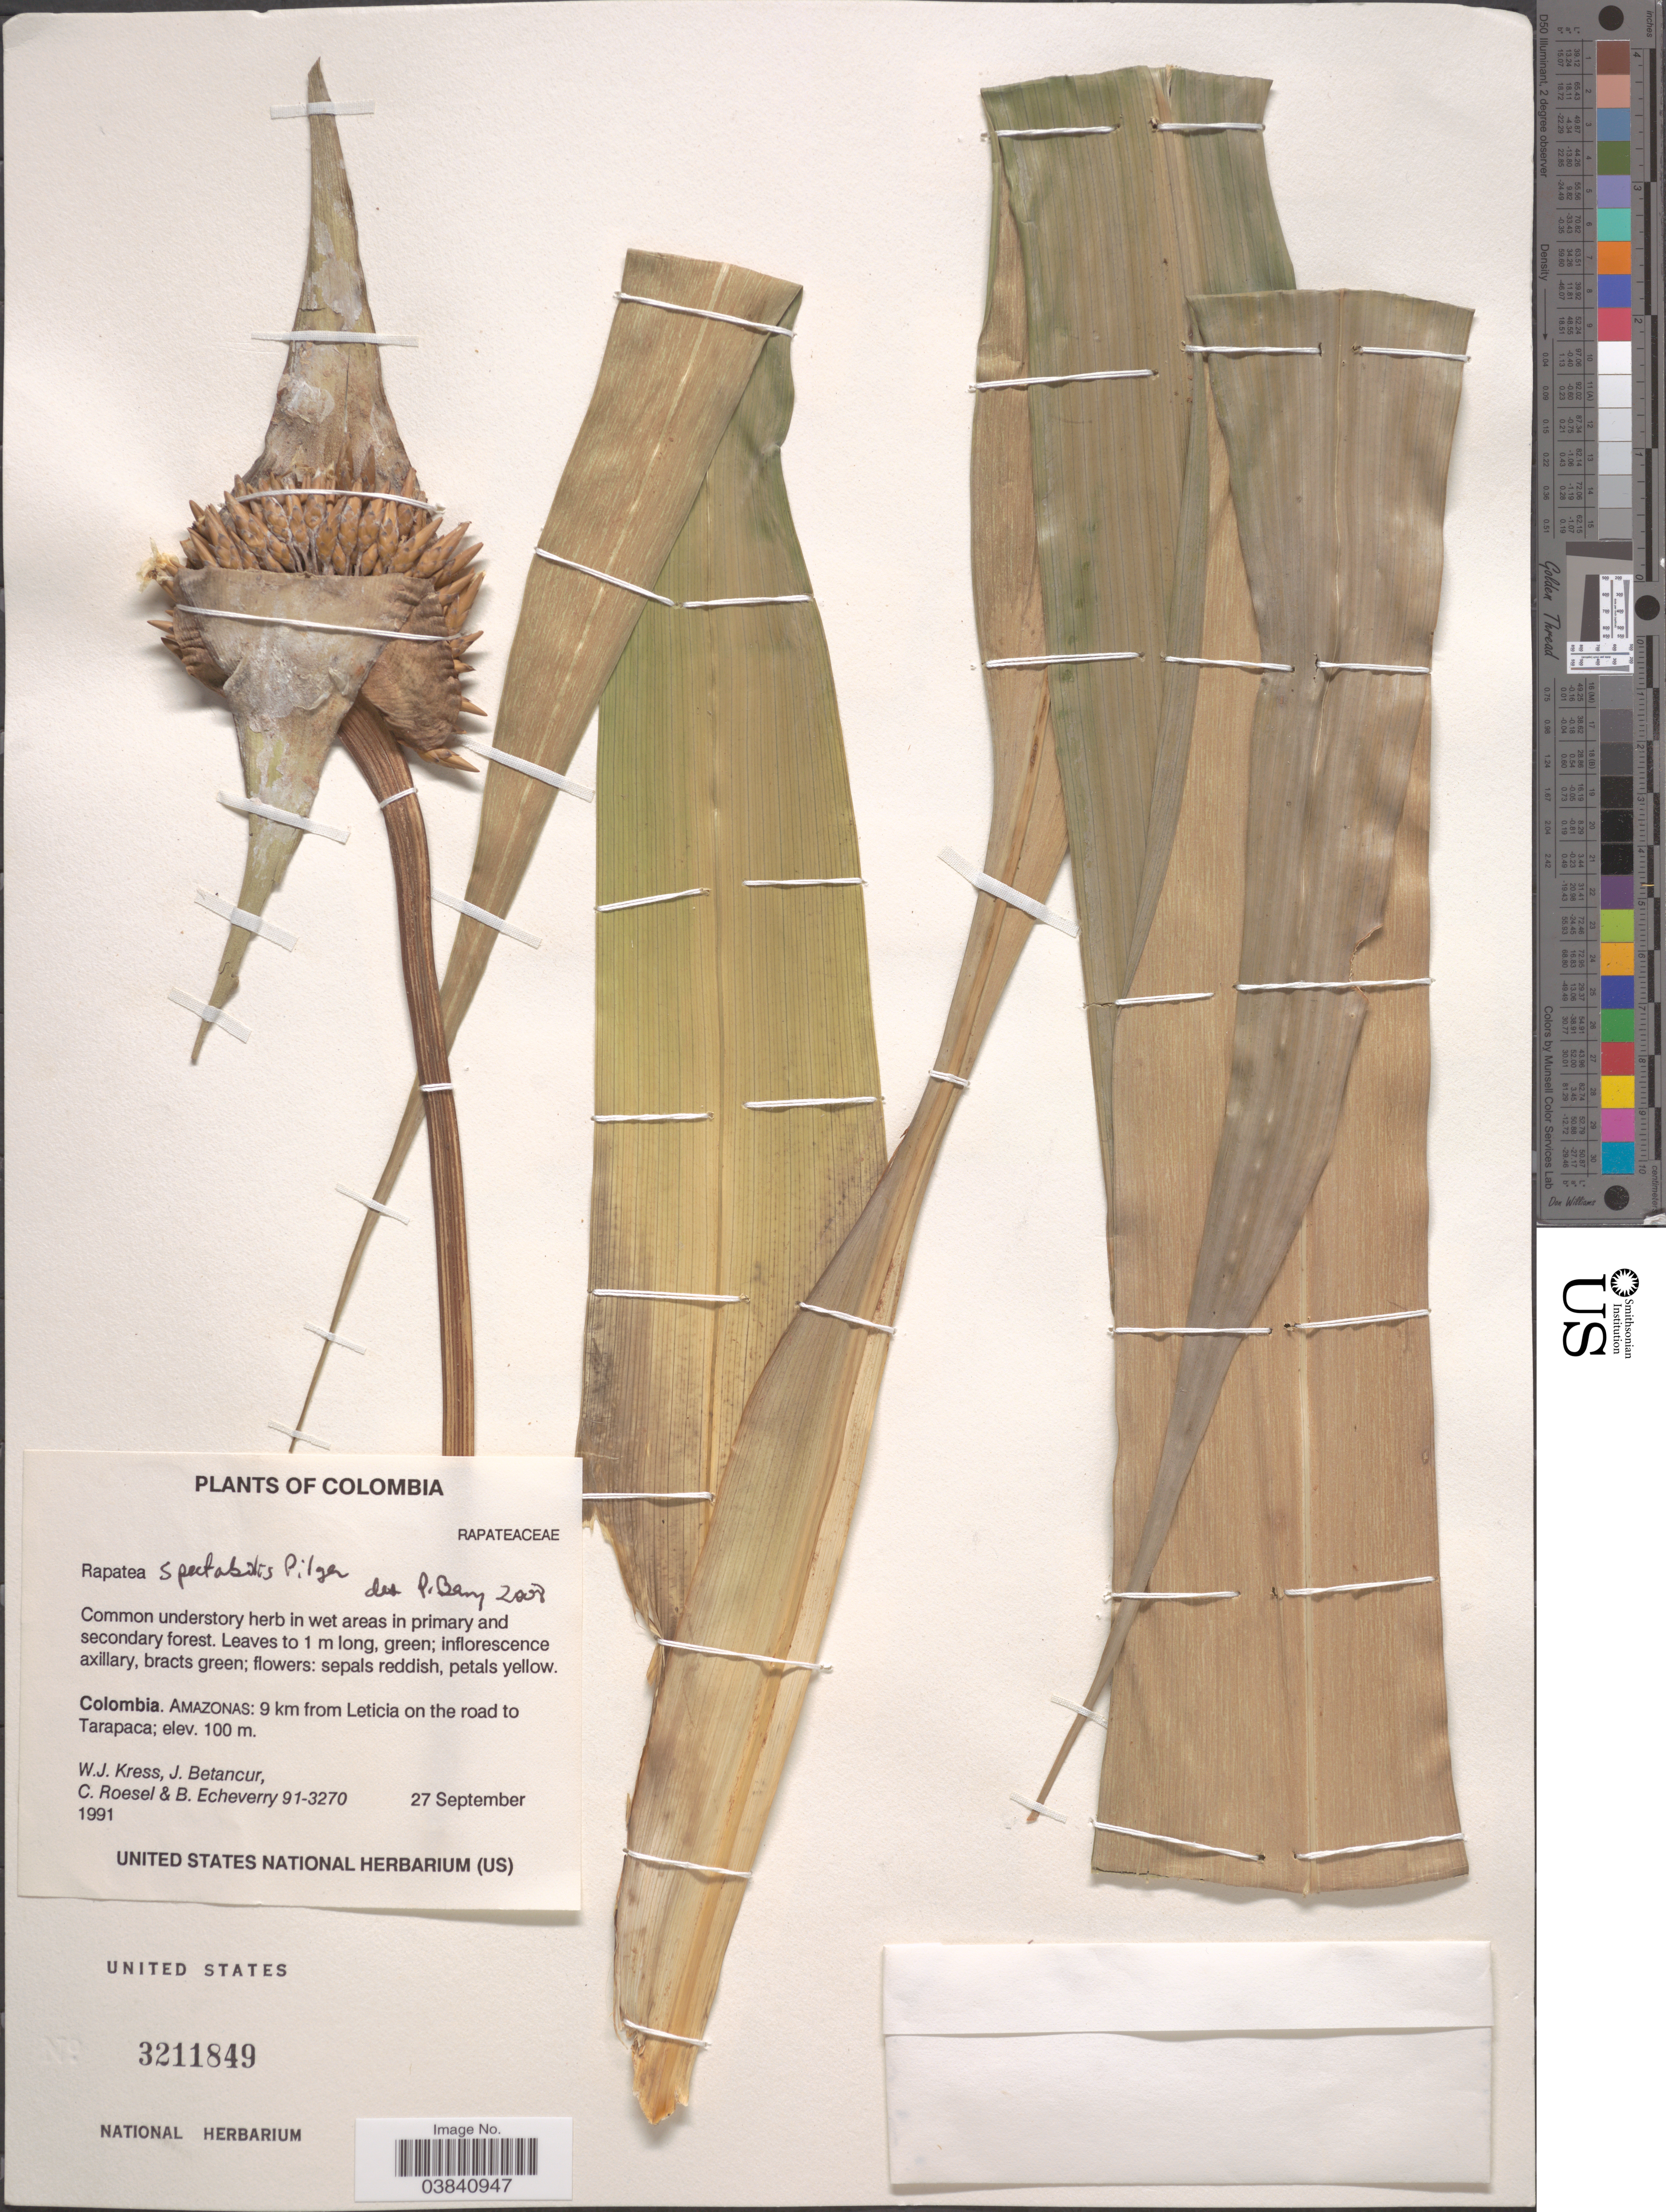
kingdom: Plantae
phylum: Tracheophyta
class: Liliopsida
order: Poales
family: Rapateaceae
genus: Rapatea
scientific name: Rapatea spectabilis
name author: Pilg.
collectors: W. J. Kress, J. Betancur, C. S. Roesel & B. Echeverry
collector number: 91-3270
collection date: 1991-09-27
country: Colombia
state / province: Amazônas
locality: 9 km from Leticia on the road to Tarapaca.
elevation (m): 100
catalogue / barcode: US 3211849